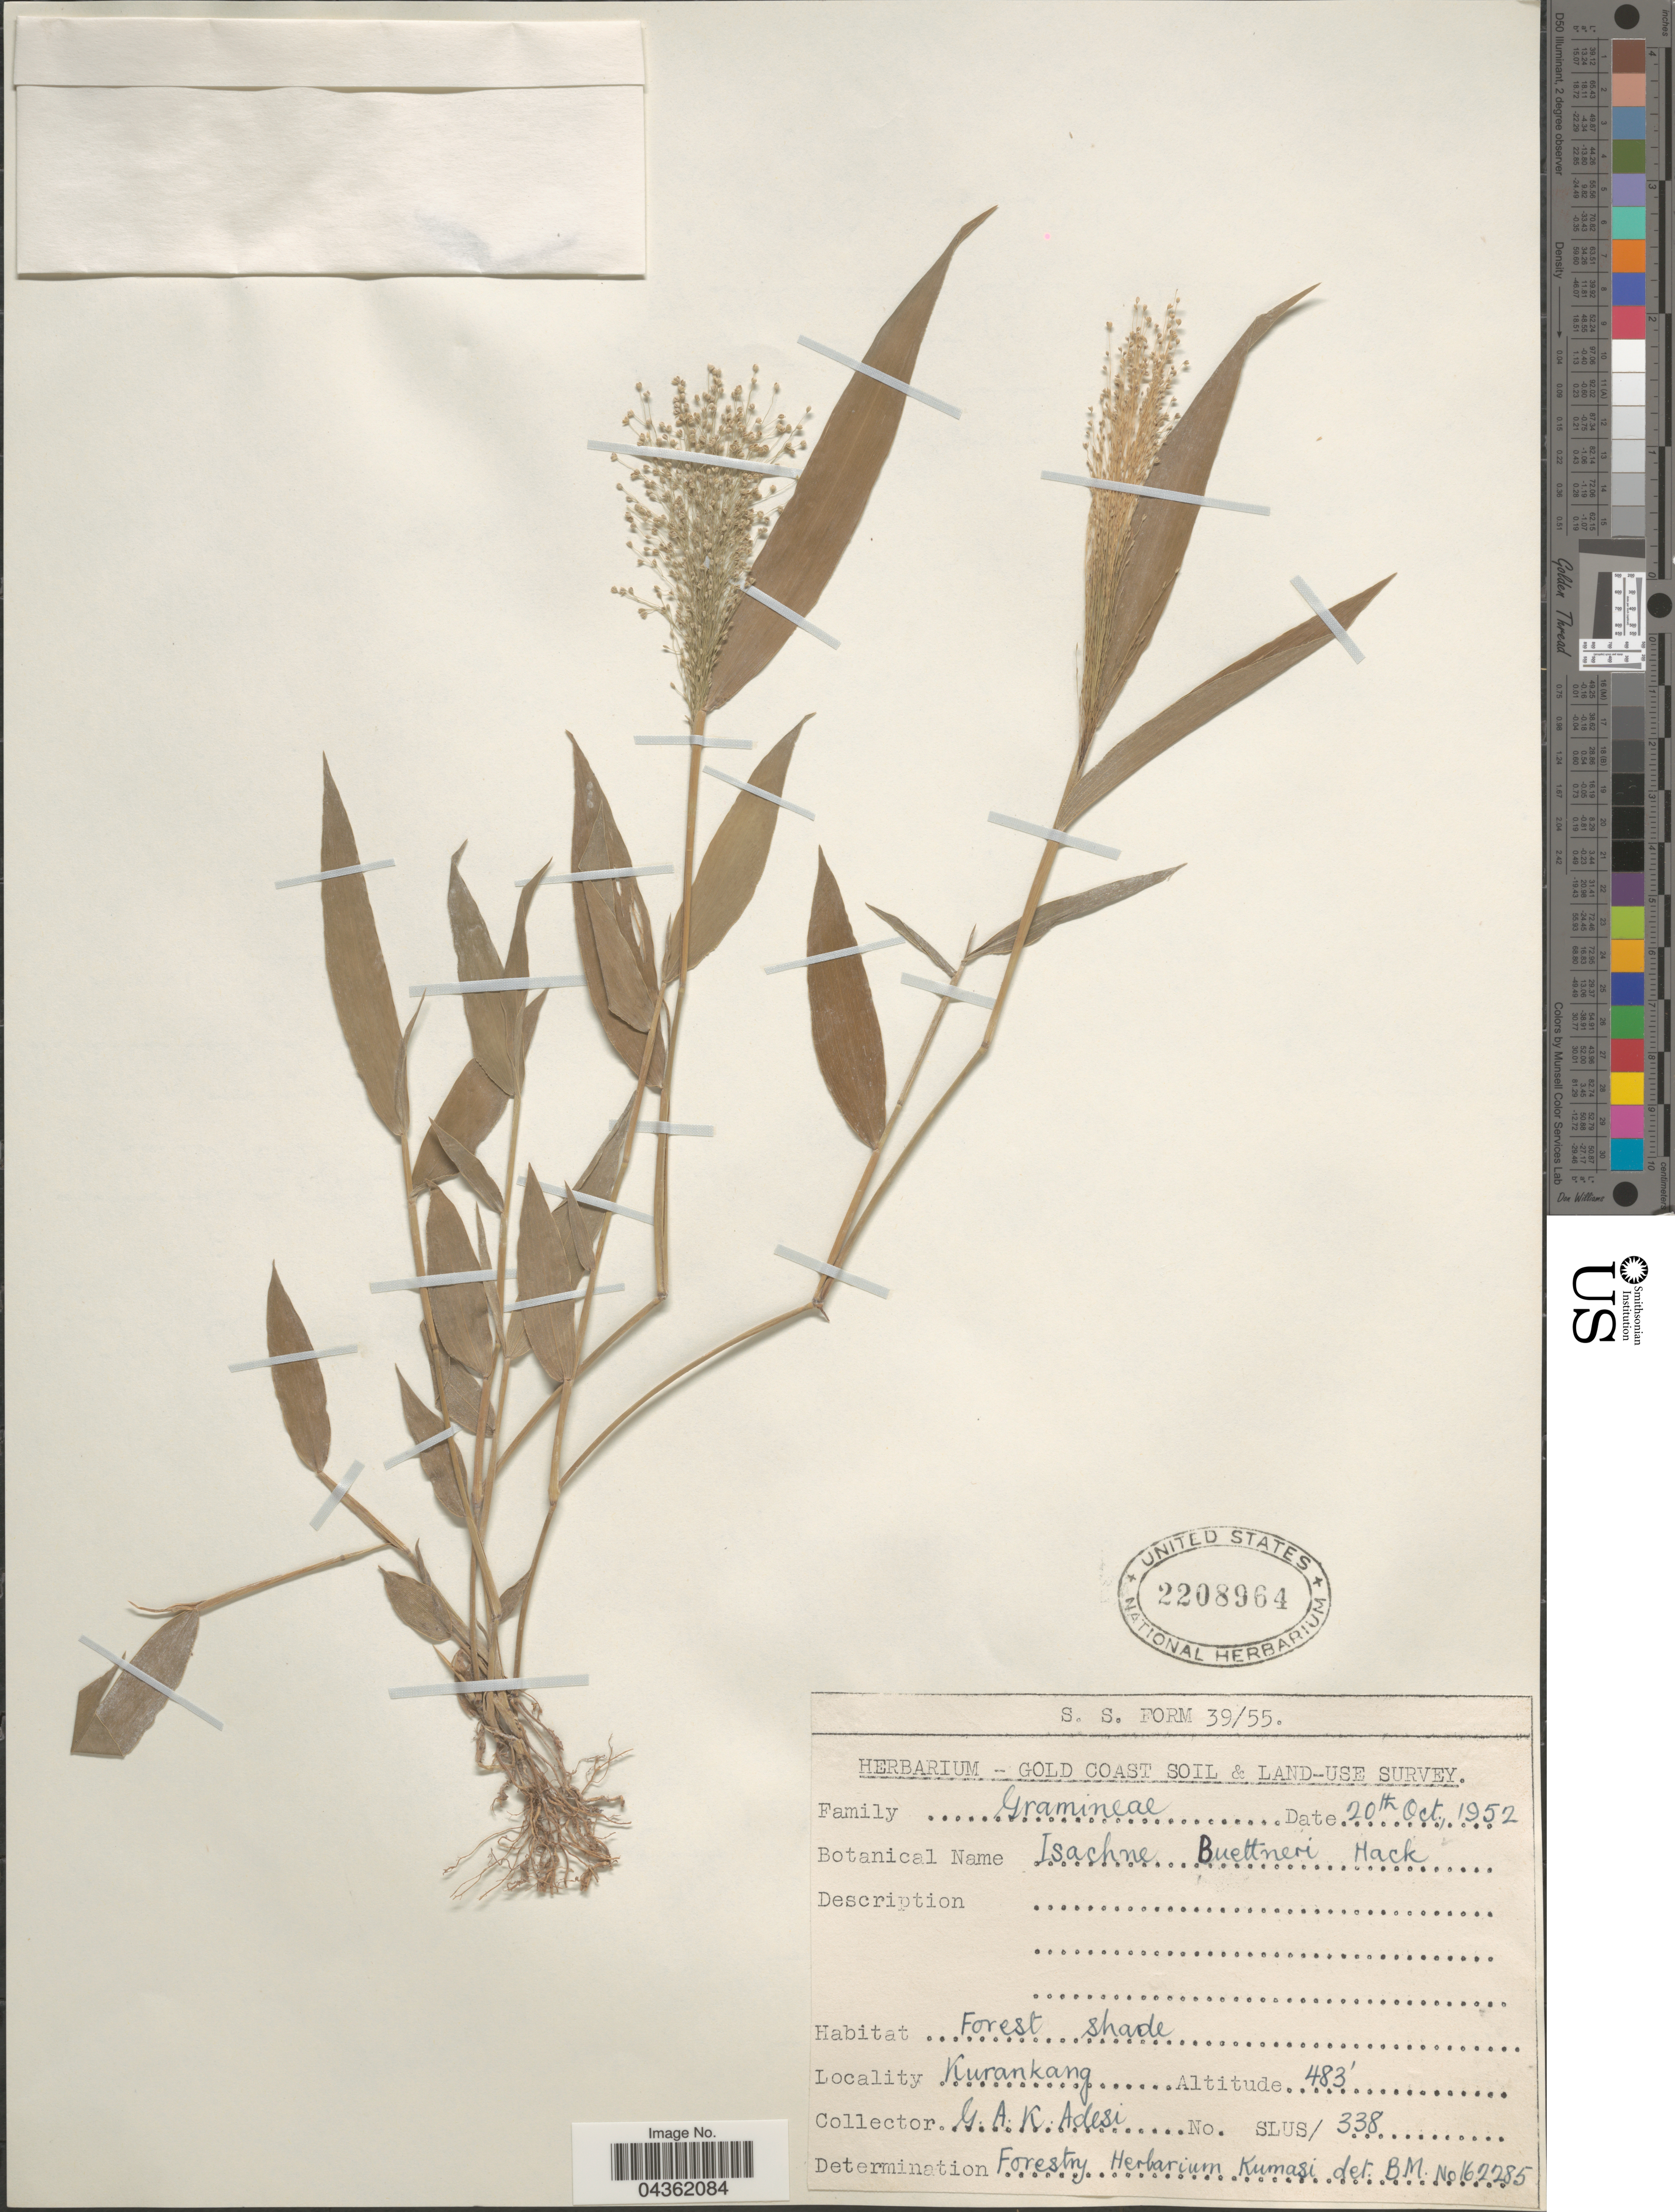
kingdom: Plantae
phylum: Tracheophyta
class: Liliopsida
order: Poales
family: Poaceae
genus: Isachne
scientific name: Isachne albens var. buettneri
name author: (Veldkamp & Buettm.) Veldkamp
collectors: G. A. K. Adesi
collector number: SLUS/338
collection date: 1952-10-20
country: Ghana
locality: Gold Coast Soil & Land-Use Survey. Kurankang.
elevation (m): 147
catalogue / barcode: US 2208964